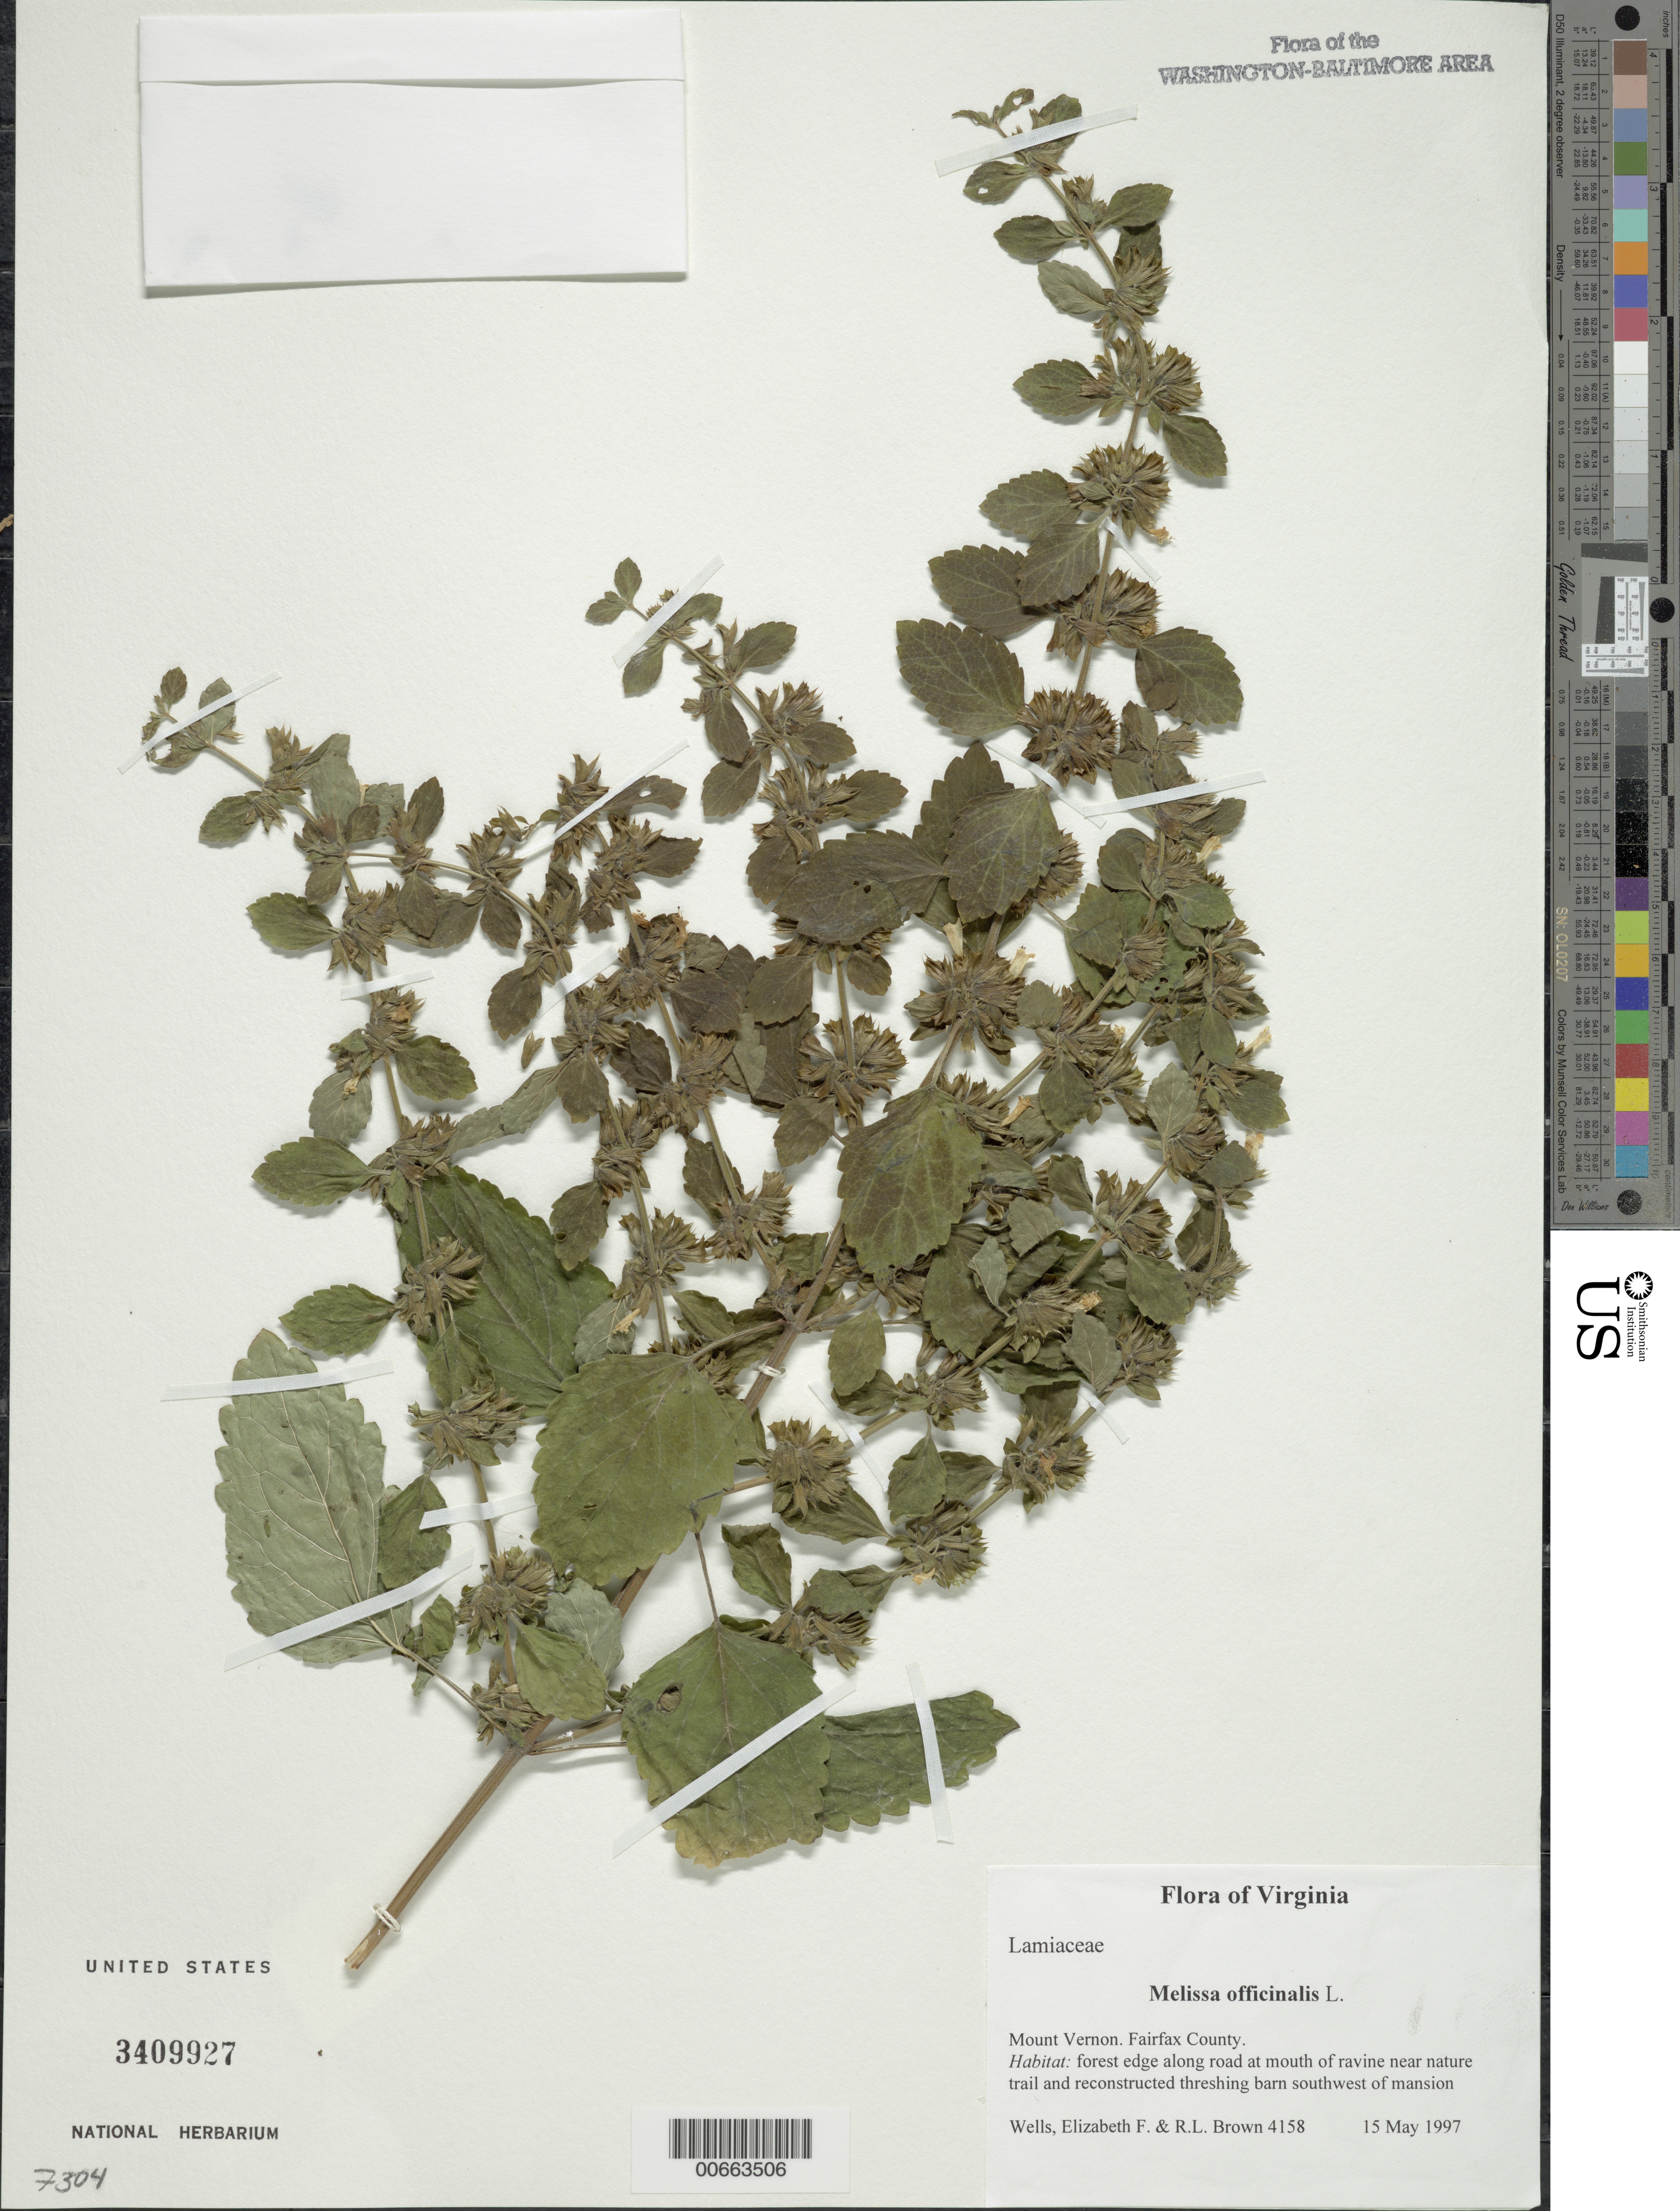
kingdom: Plantae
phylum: Tracheophyta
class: Magnoliopsida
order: Lamiales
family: Lamiaceae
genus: Melissa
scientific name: Melissa officinalis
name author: L.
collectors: E. F. Wells & R. L. Brown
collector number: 4158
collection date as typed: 15 May 1997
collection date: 1997-05-15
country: United States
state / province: Virginia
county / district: Fairfax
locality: Mount Vernon. Near nature center and reconstructed threshing barn southwest of mansion.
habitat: Forest edge along road at mouth of ravine.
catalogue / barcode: US 3409927